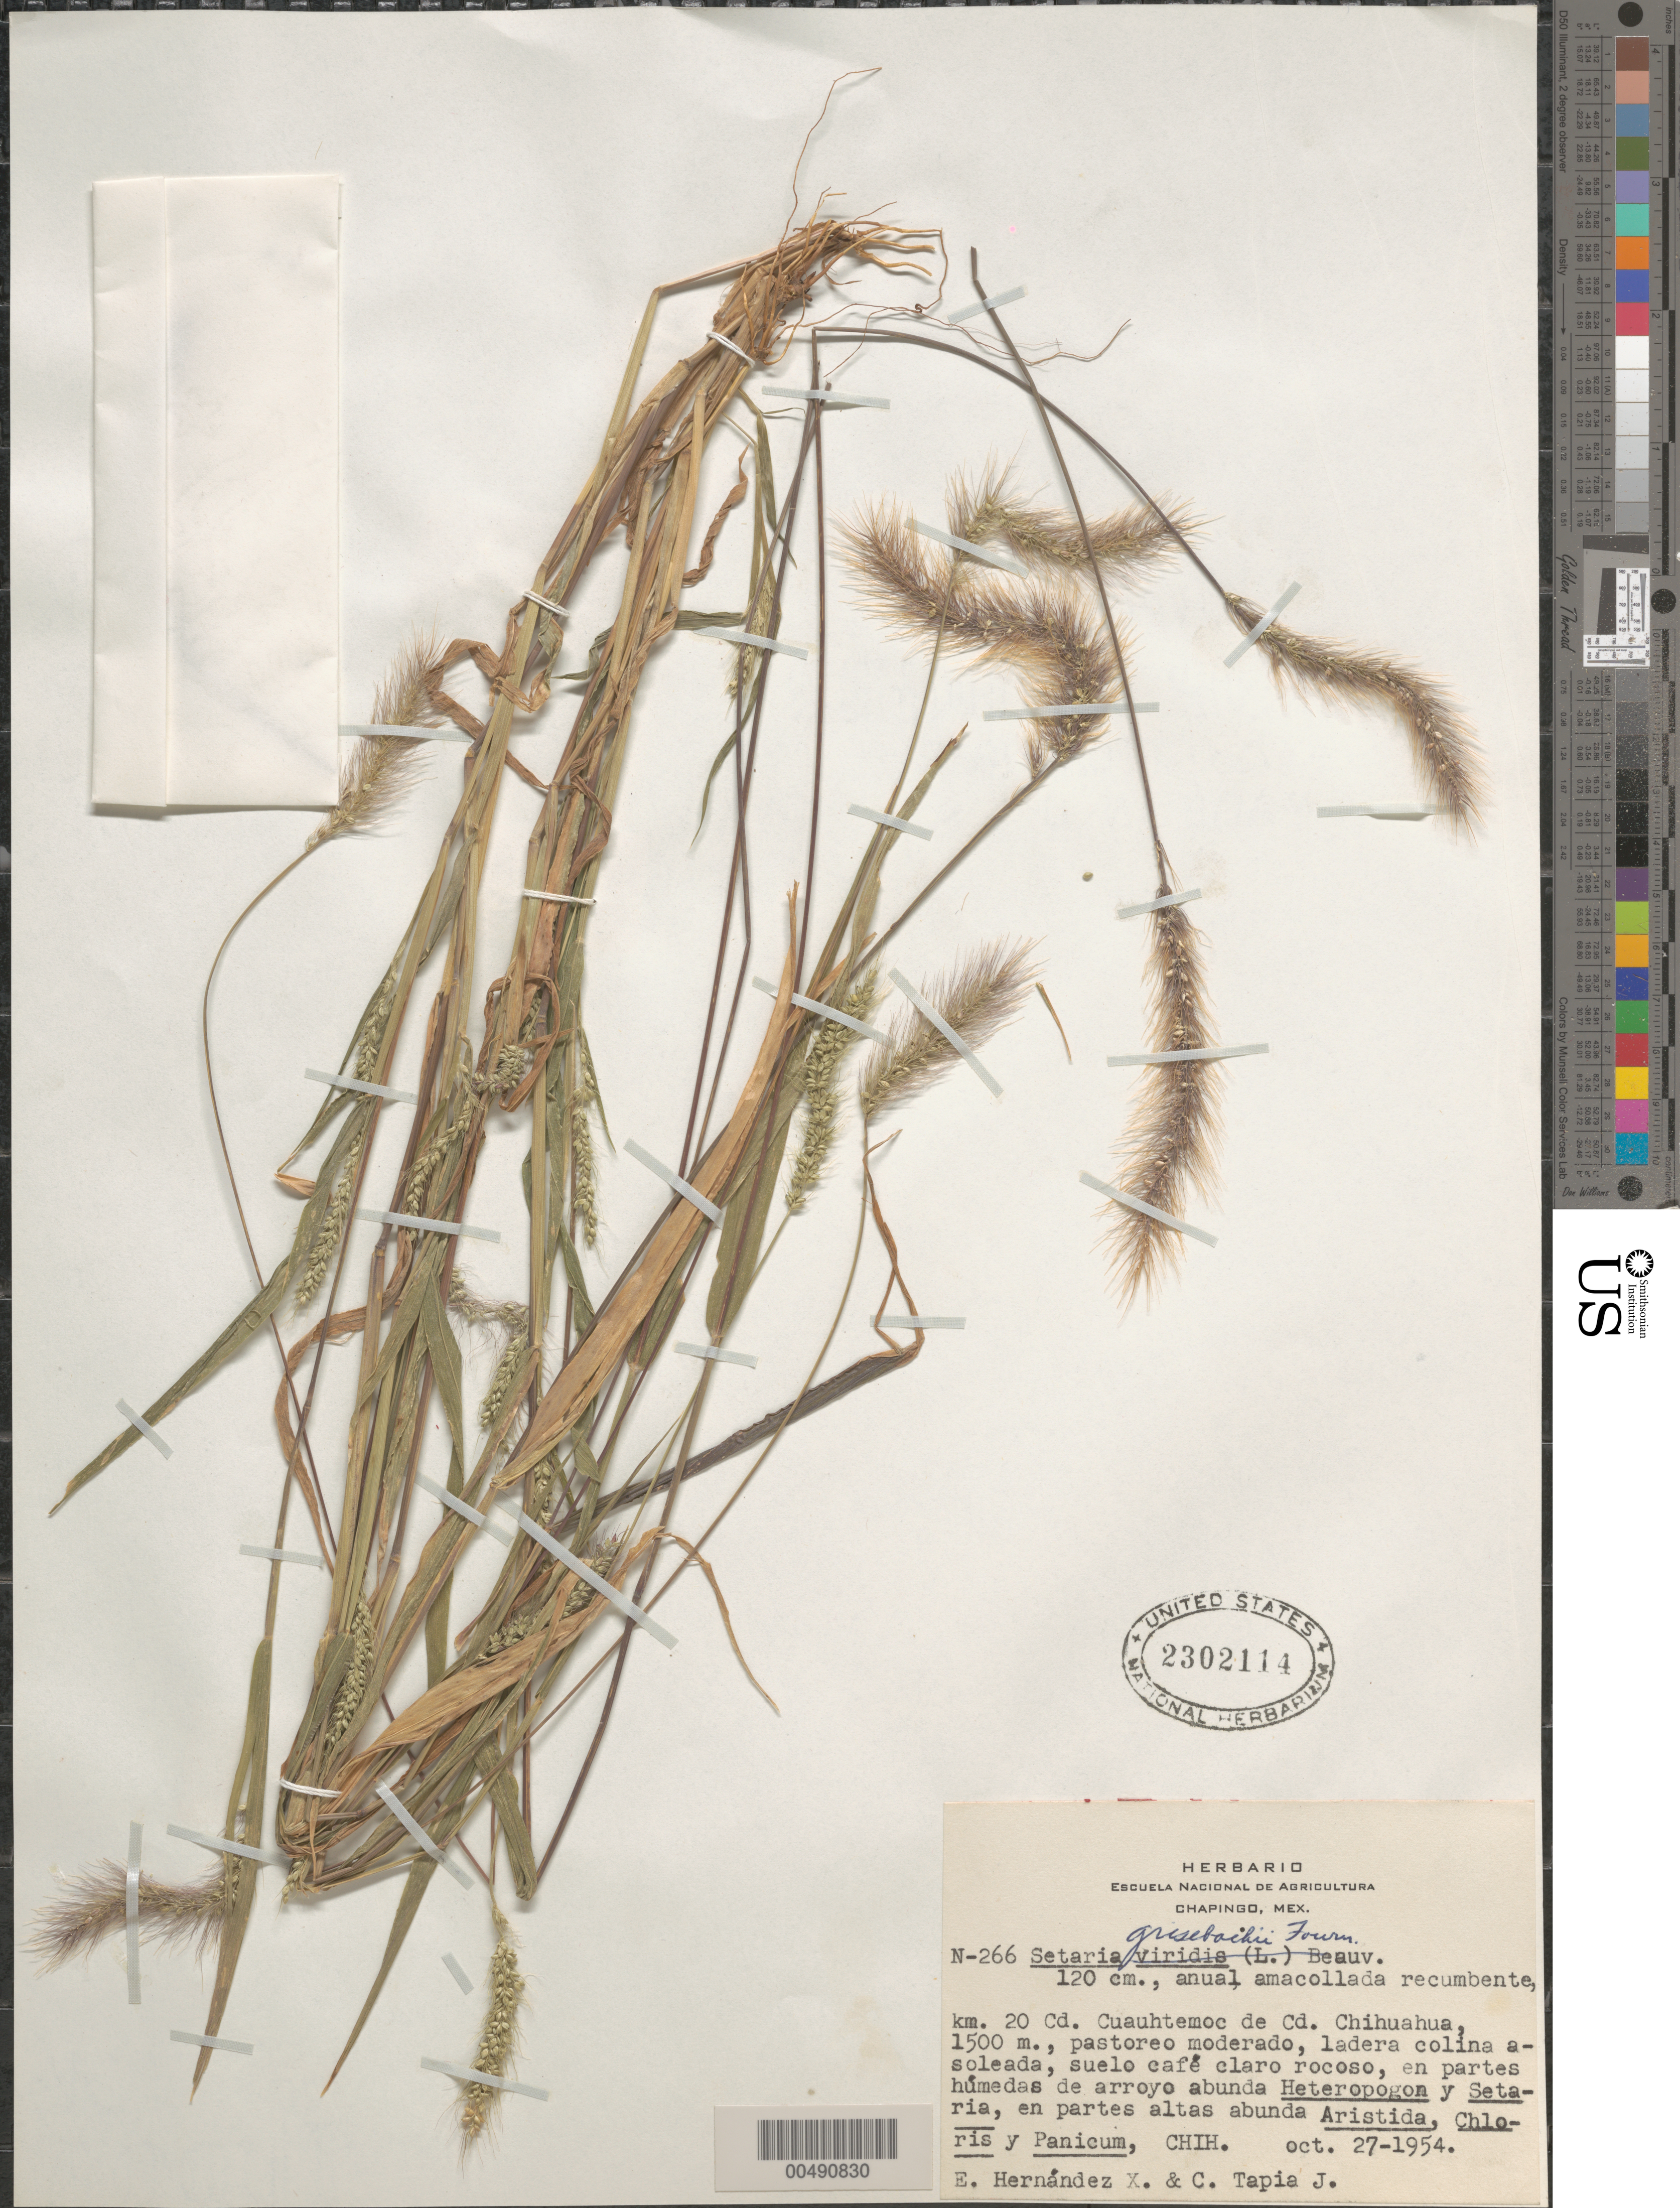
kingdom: Plantae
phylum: Tracheophyta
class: Liliopsida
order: Poales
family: Poaceae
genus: Setaria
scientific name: Setaria grisebachii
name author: E. Fourn.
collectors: E. I. Hernández-X. & C. Tapia-J.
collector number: N-266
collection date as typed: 27 Oct 1954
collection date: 1954-10-27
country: Mexico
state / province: Chihuahua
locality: Km 20 Cd. Cuauhtemoc de Cd. Chihuahua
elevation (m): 1500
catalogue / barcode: US 2302114